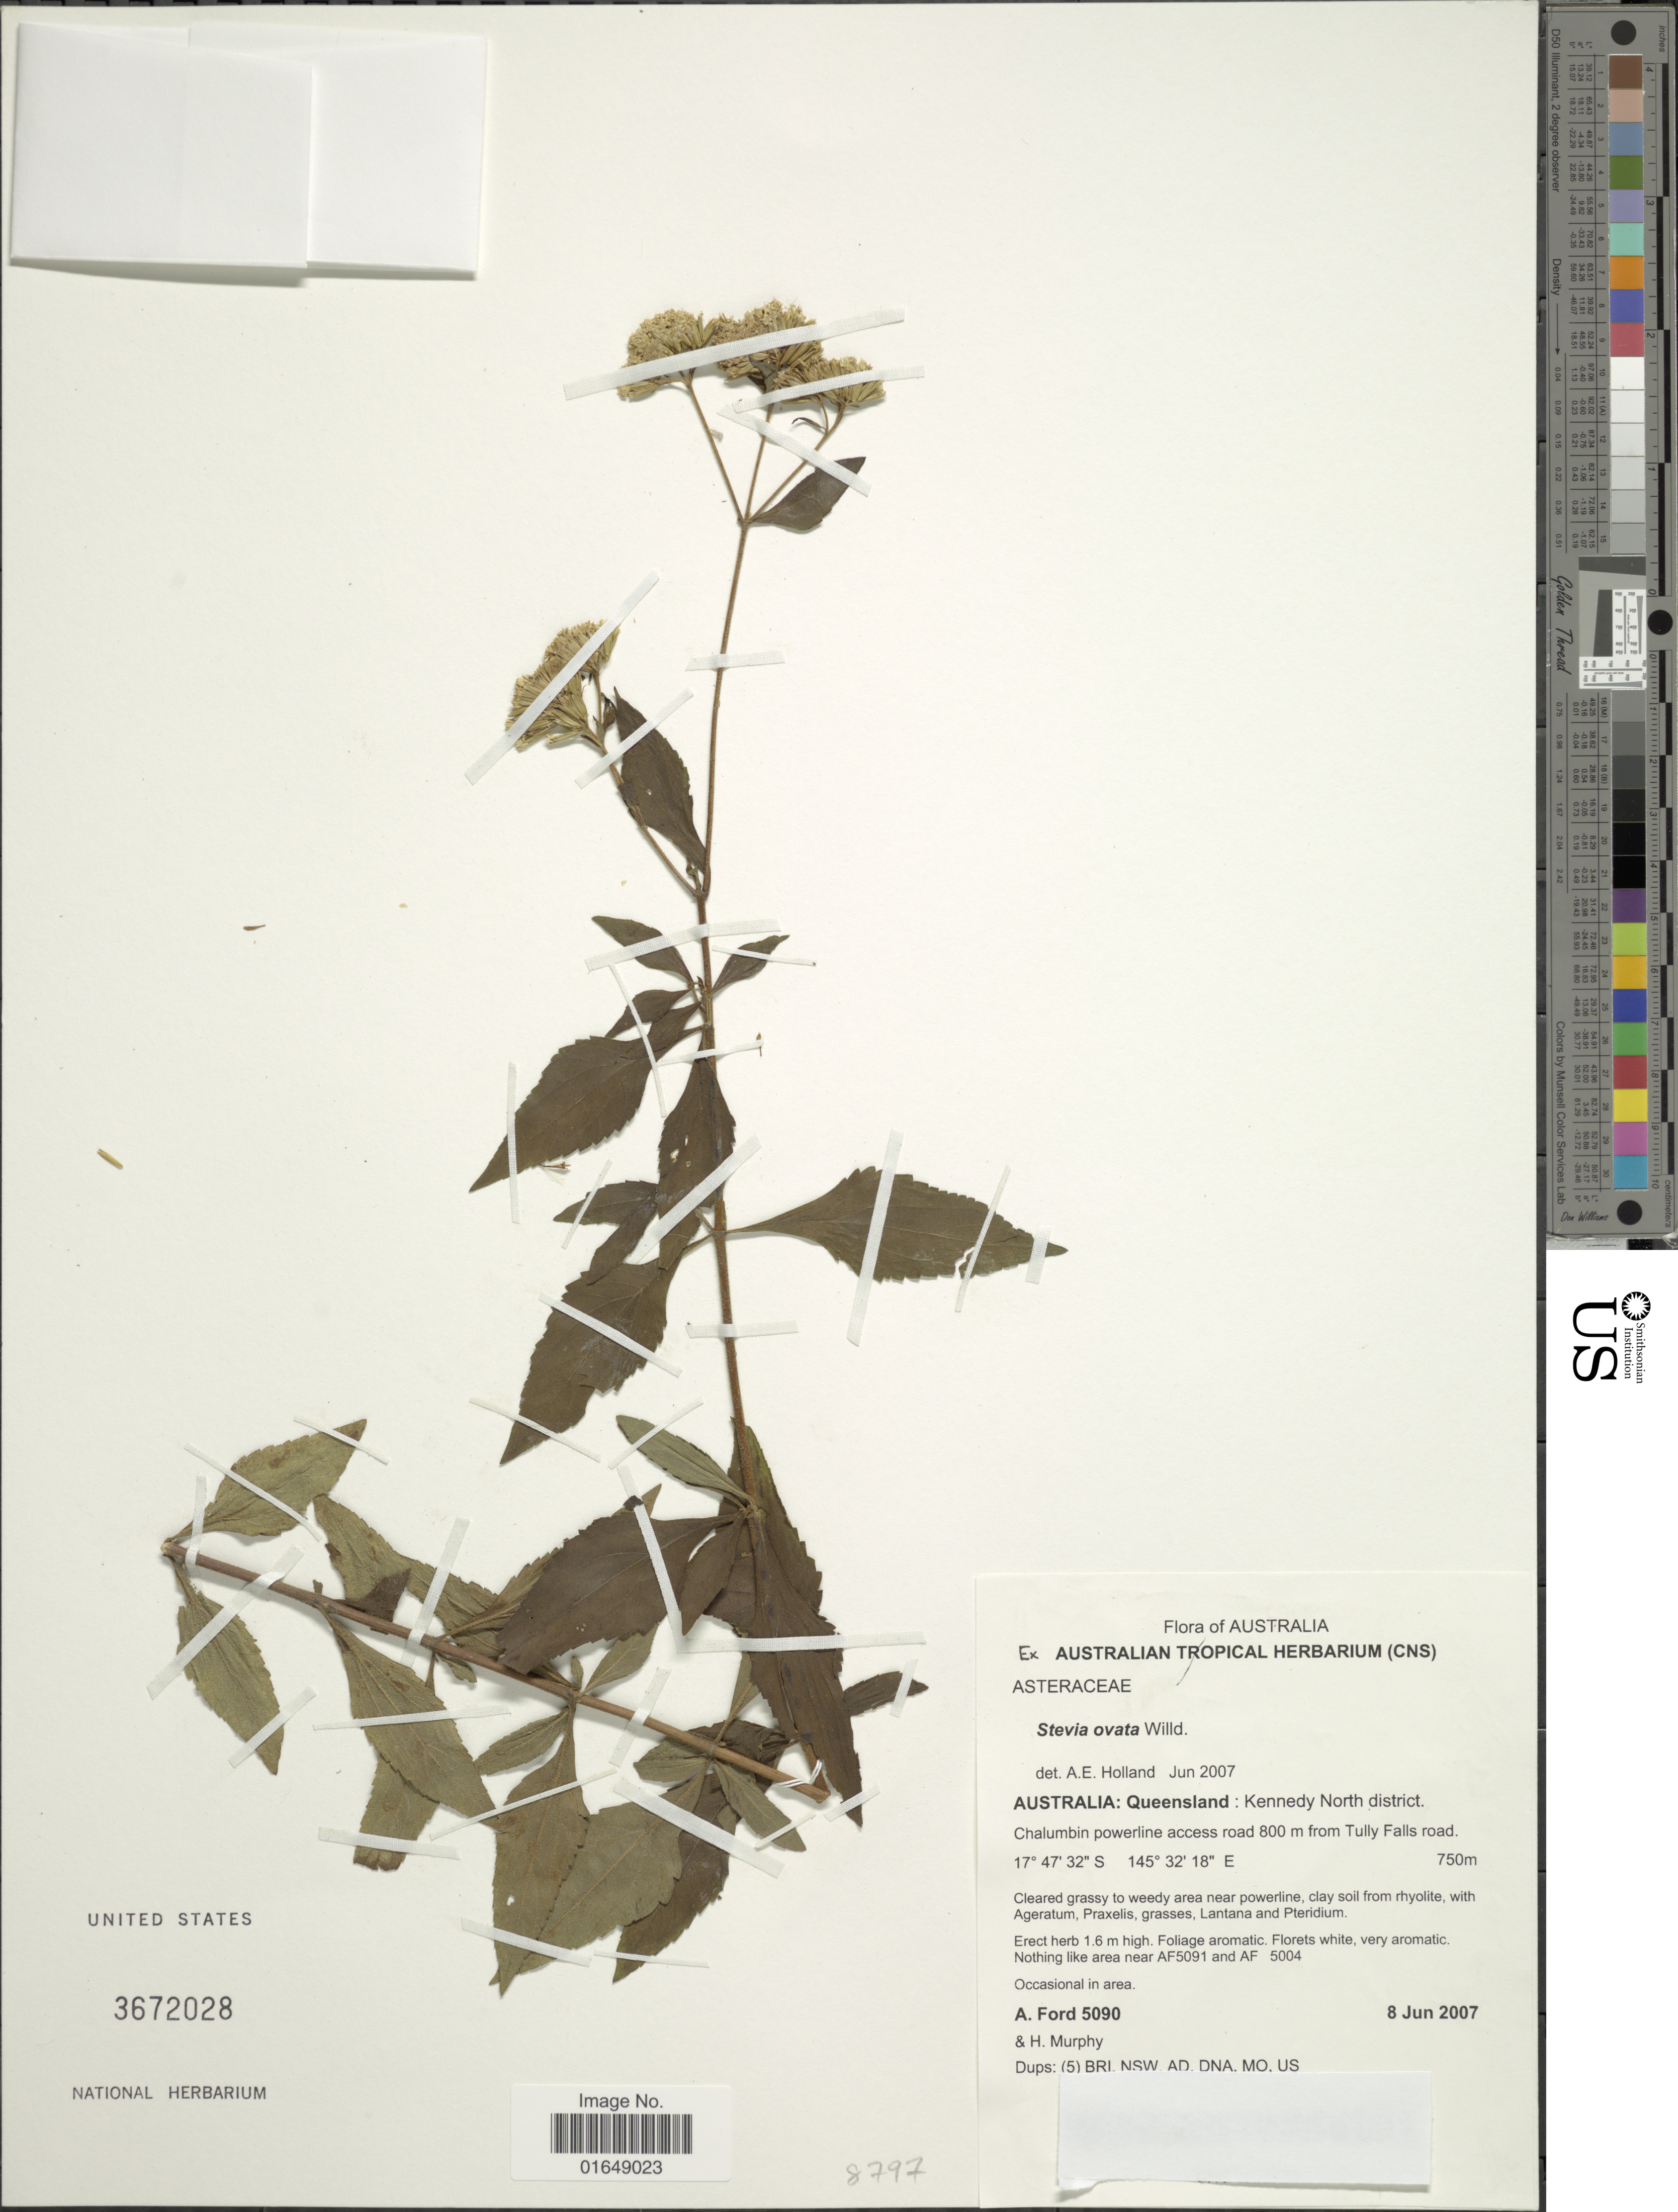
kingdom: Plantae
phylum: Tracheophyta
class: Magnoliopsida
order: Asterales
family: Asteraceae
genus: Stevia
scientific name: Stevia ovata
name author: Willd.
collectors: A. Ford & H. Murphy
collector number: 5090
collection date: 2007-06-08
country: Australia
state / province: Queensland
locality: Kennedy North district, Chalumbin powerline access road 800 m from Tully Falls road.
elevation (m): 750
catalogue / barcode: US 3672028